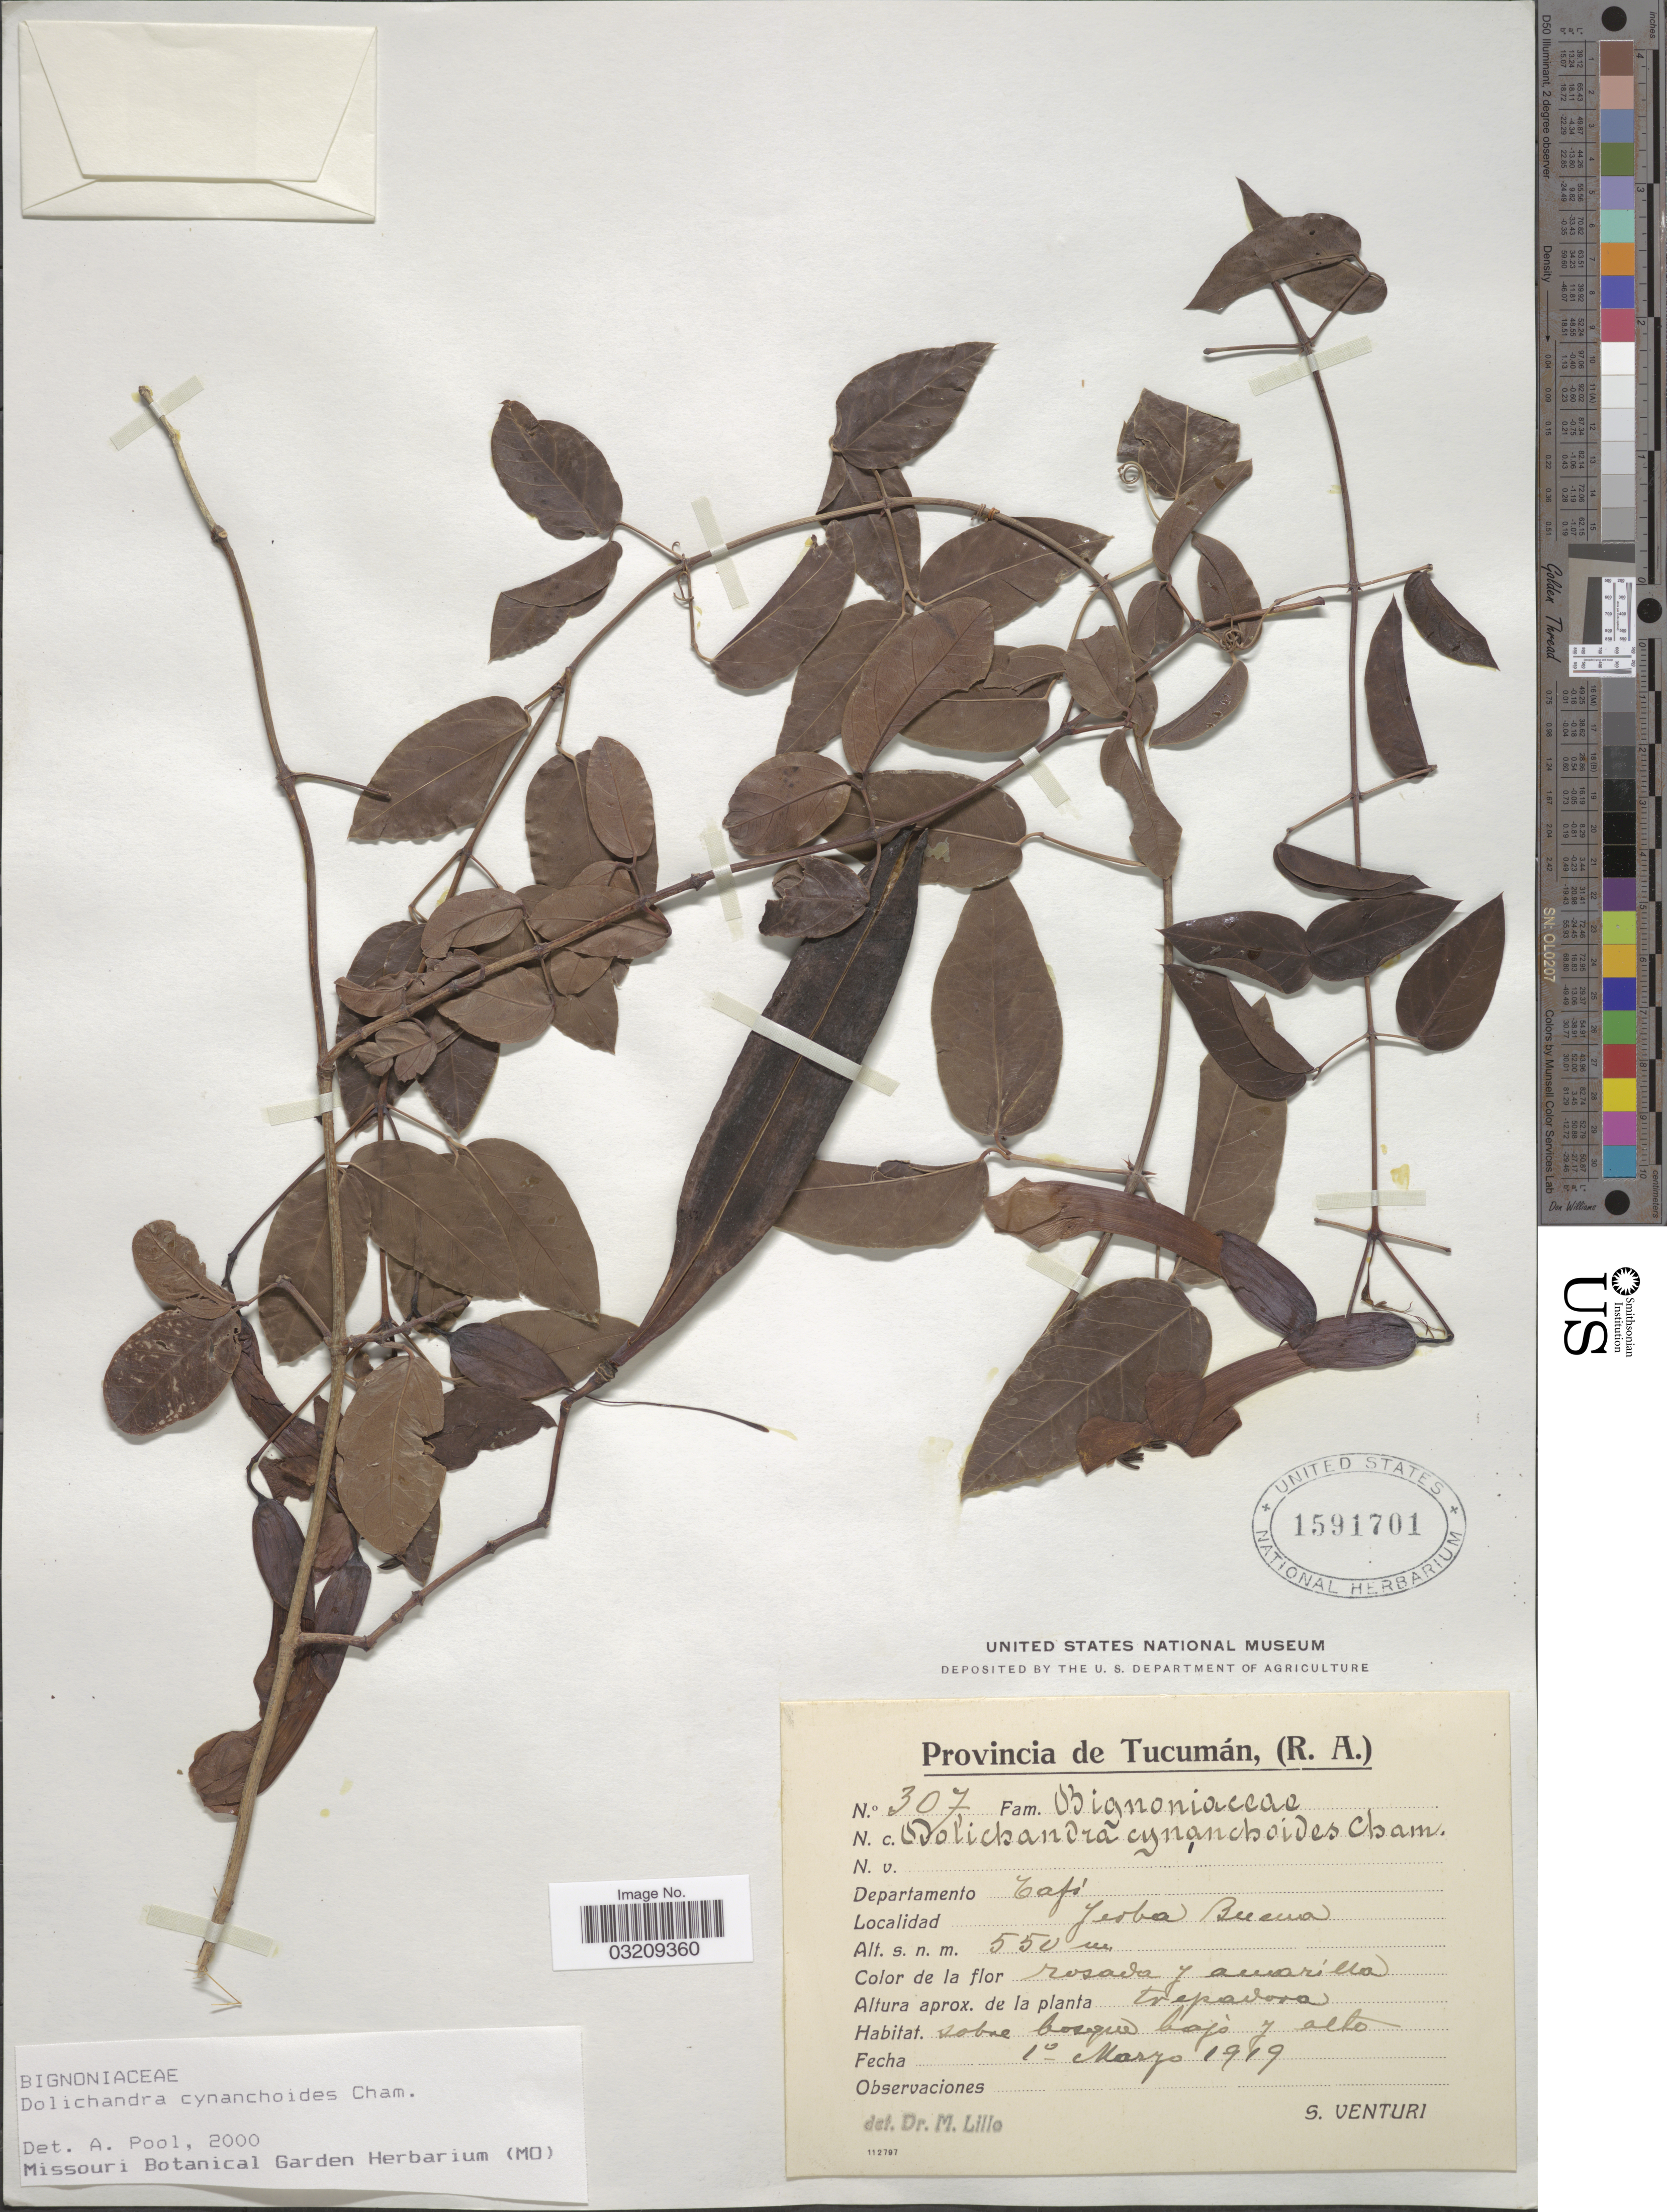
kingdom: Plantae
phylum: Tracheophyta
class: Magnoliopsida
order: Lamiales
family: Bignoniaceae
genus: Dolichandra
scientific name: Dolichandra cynanchoides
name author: Cham.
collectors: S. Venturi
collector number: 307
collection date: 1919-03-01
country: Argentina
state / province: Tucuman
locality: Departamento Tafí. Yerba Buena.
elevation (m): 550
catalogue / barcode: US 1591701